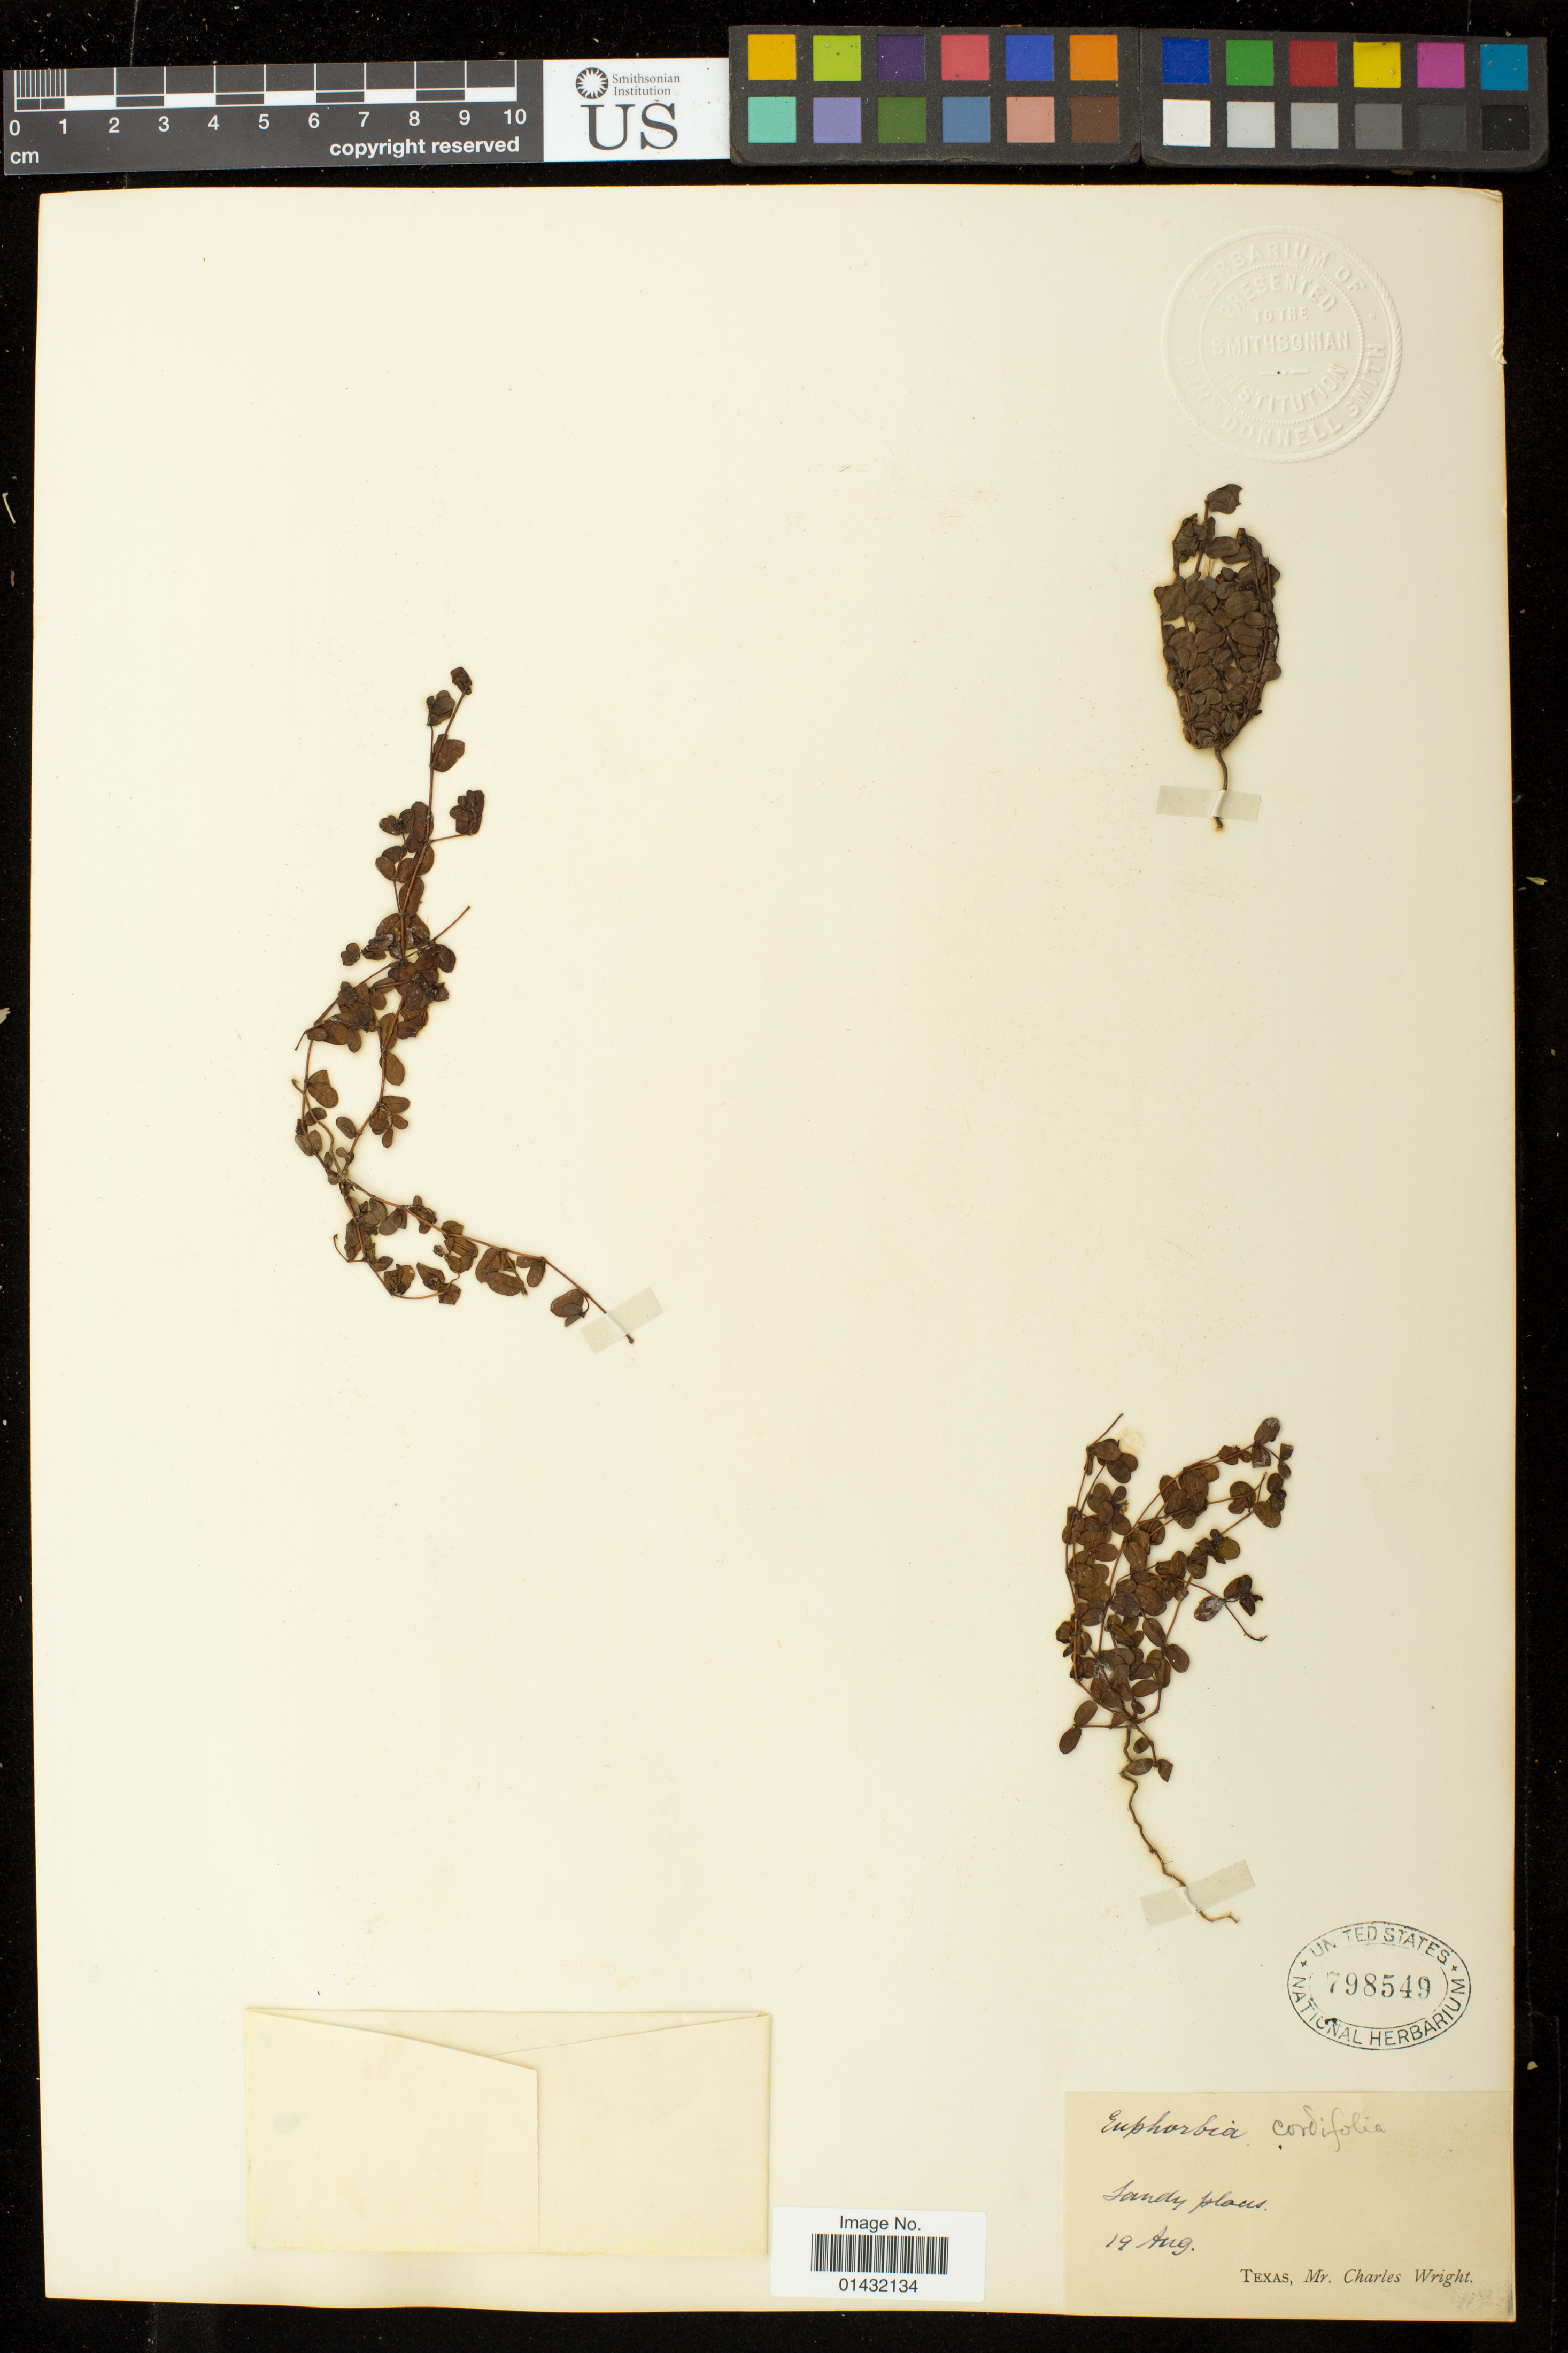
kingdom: Plantae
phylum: Tracheophyta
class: Magnoliopsida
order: Malpighiales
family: Euphorbiaceae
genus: Euphorbia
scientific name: Euphorbia cordifolia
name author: C.A. Mey. & Boiss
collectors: C. Wright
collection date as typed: Aug. 19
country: United States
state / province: Texas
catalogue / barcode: US 798549